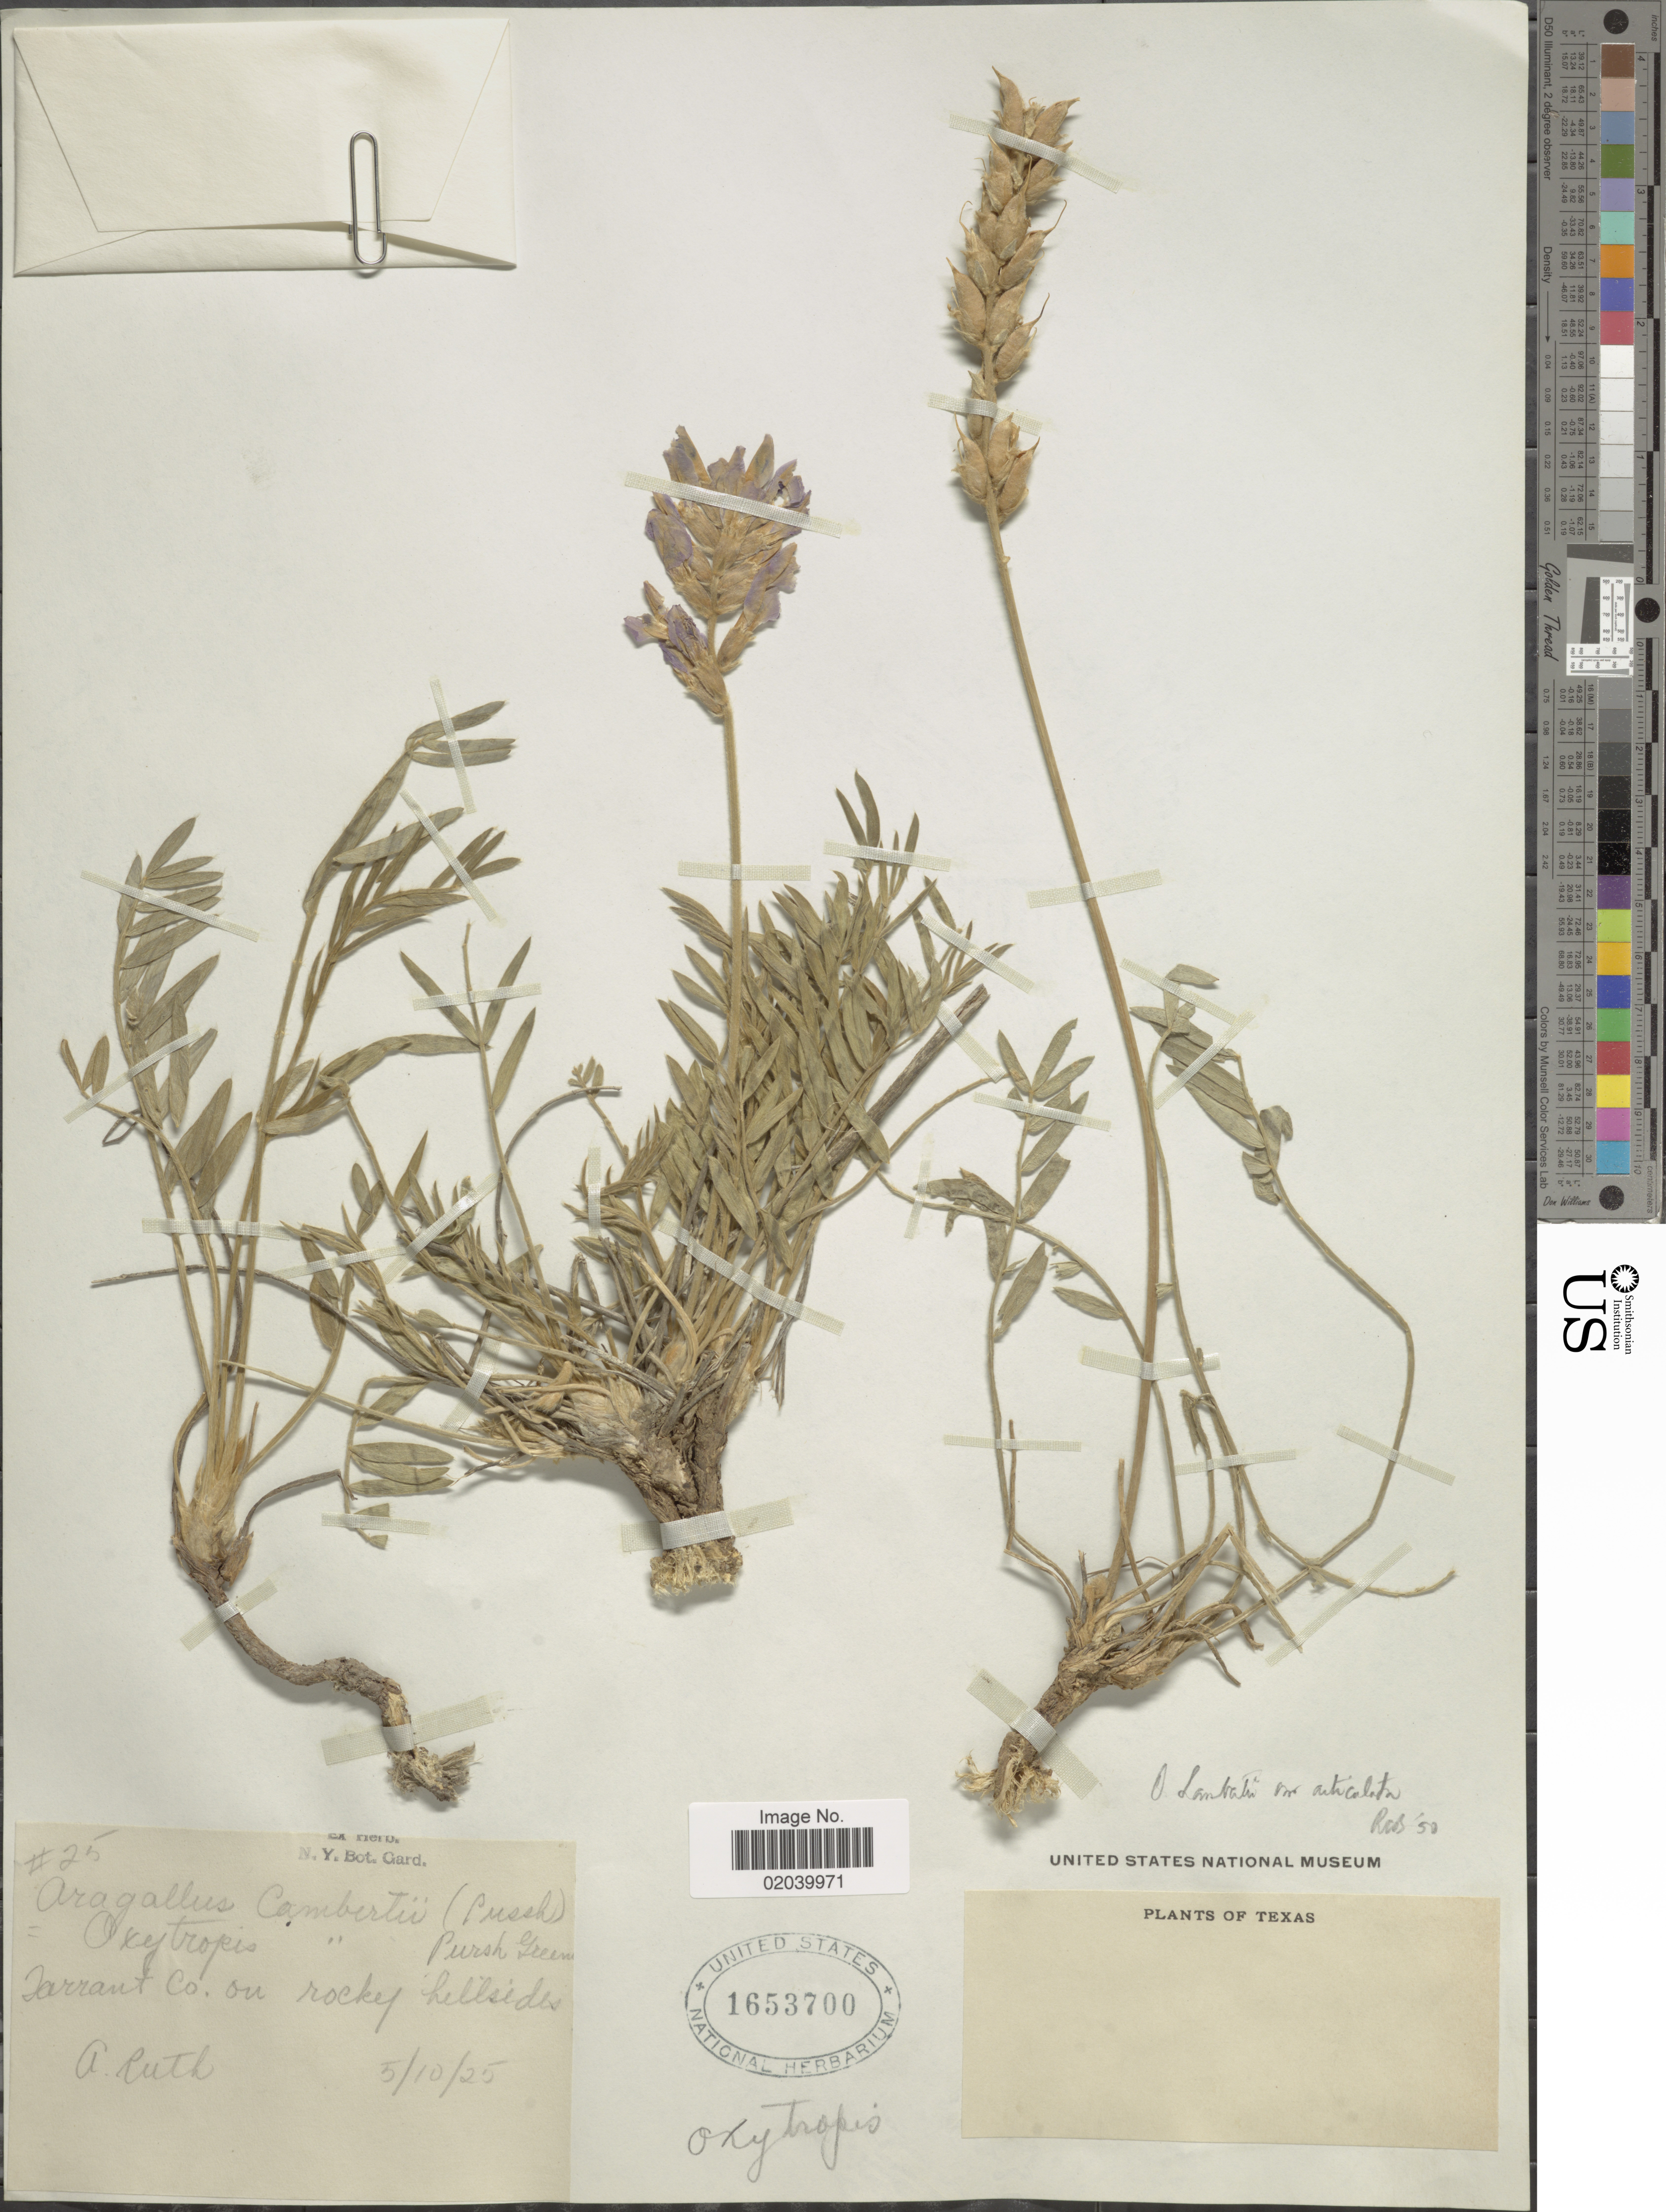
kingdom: Plantae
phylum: Tracheophyta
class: Magnoliopsida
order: Fabales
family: Fabaceae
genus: Oxytropis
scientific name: Oxytropis lambertii var. articulata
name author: (Greene) Barneby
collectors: A. Ruth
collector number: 25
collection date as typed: Transcribed d/m/y: 10/5/25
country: United States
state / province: Texas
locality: Tarrant Co.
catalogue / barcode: US 1653700